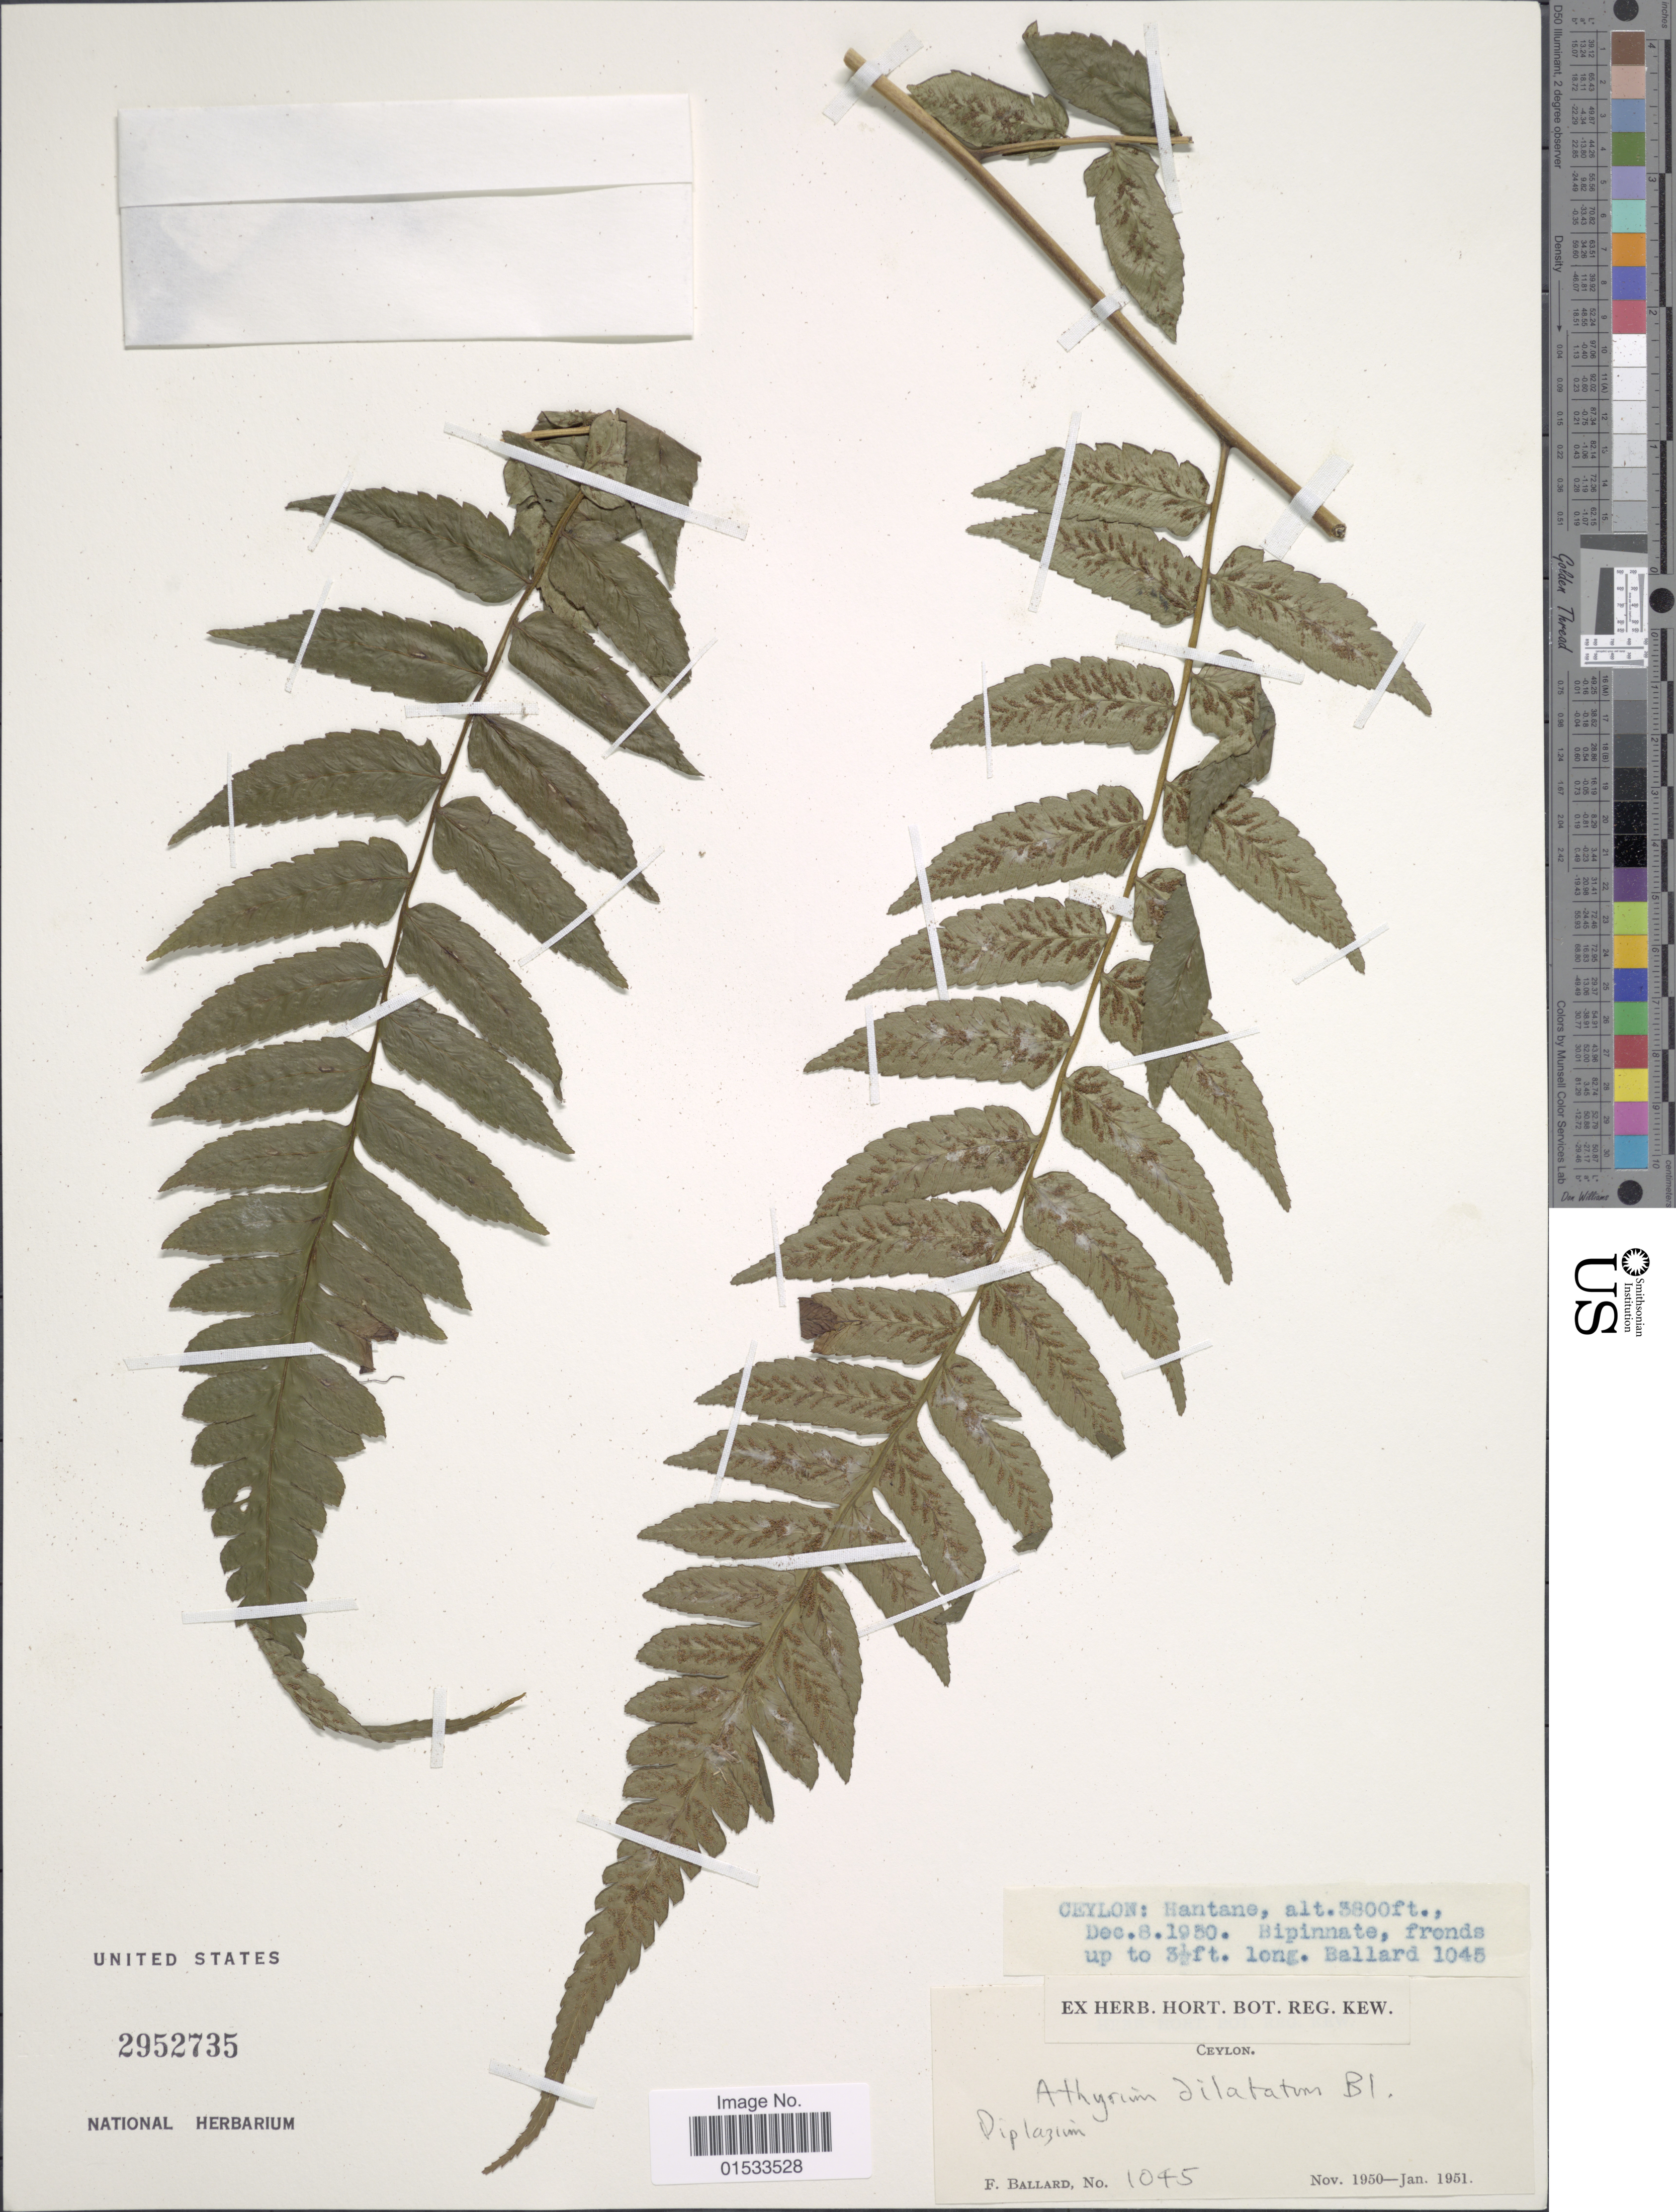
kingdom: Plantae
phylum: Tracheophyta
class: Polypodiopsida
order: Polypodiales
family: Athyriaceae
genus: Diplazium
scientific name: Diplazium dilatatum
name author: Blume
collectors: F. Ballard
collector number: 1015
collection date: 1950-11/1951-01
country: Sri Lanka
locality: Ceylon, Hantase, Bipinnate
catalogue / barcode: US 2952735